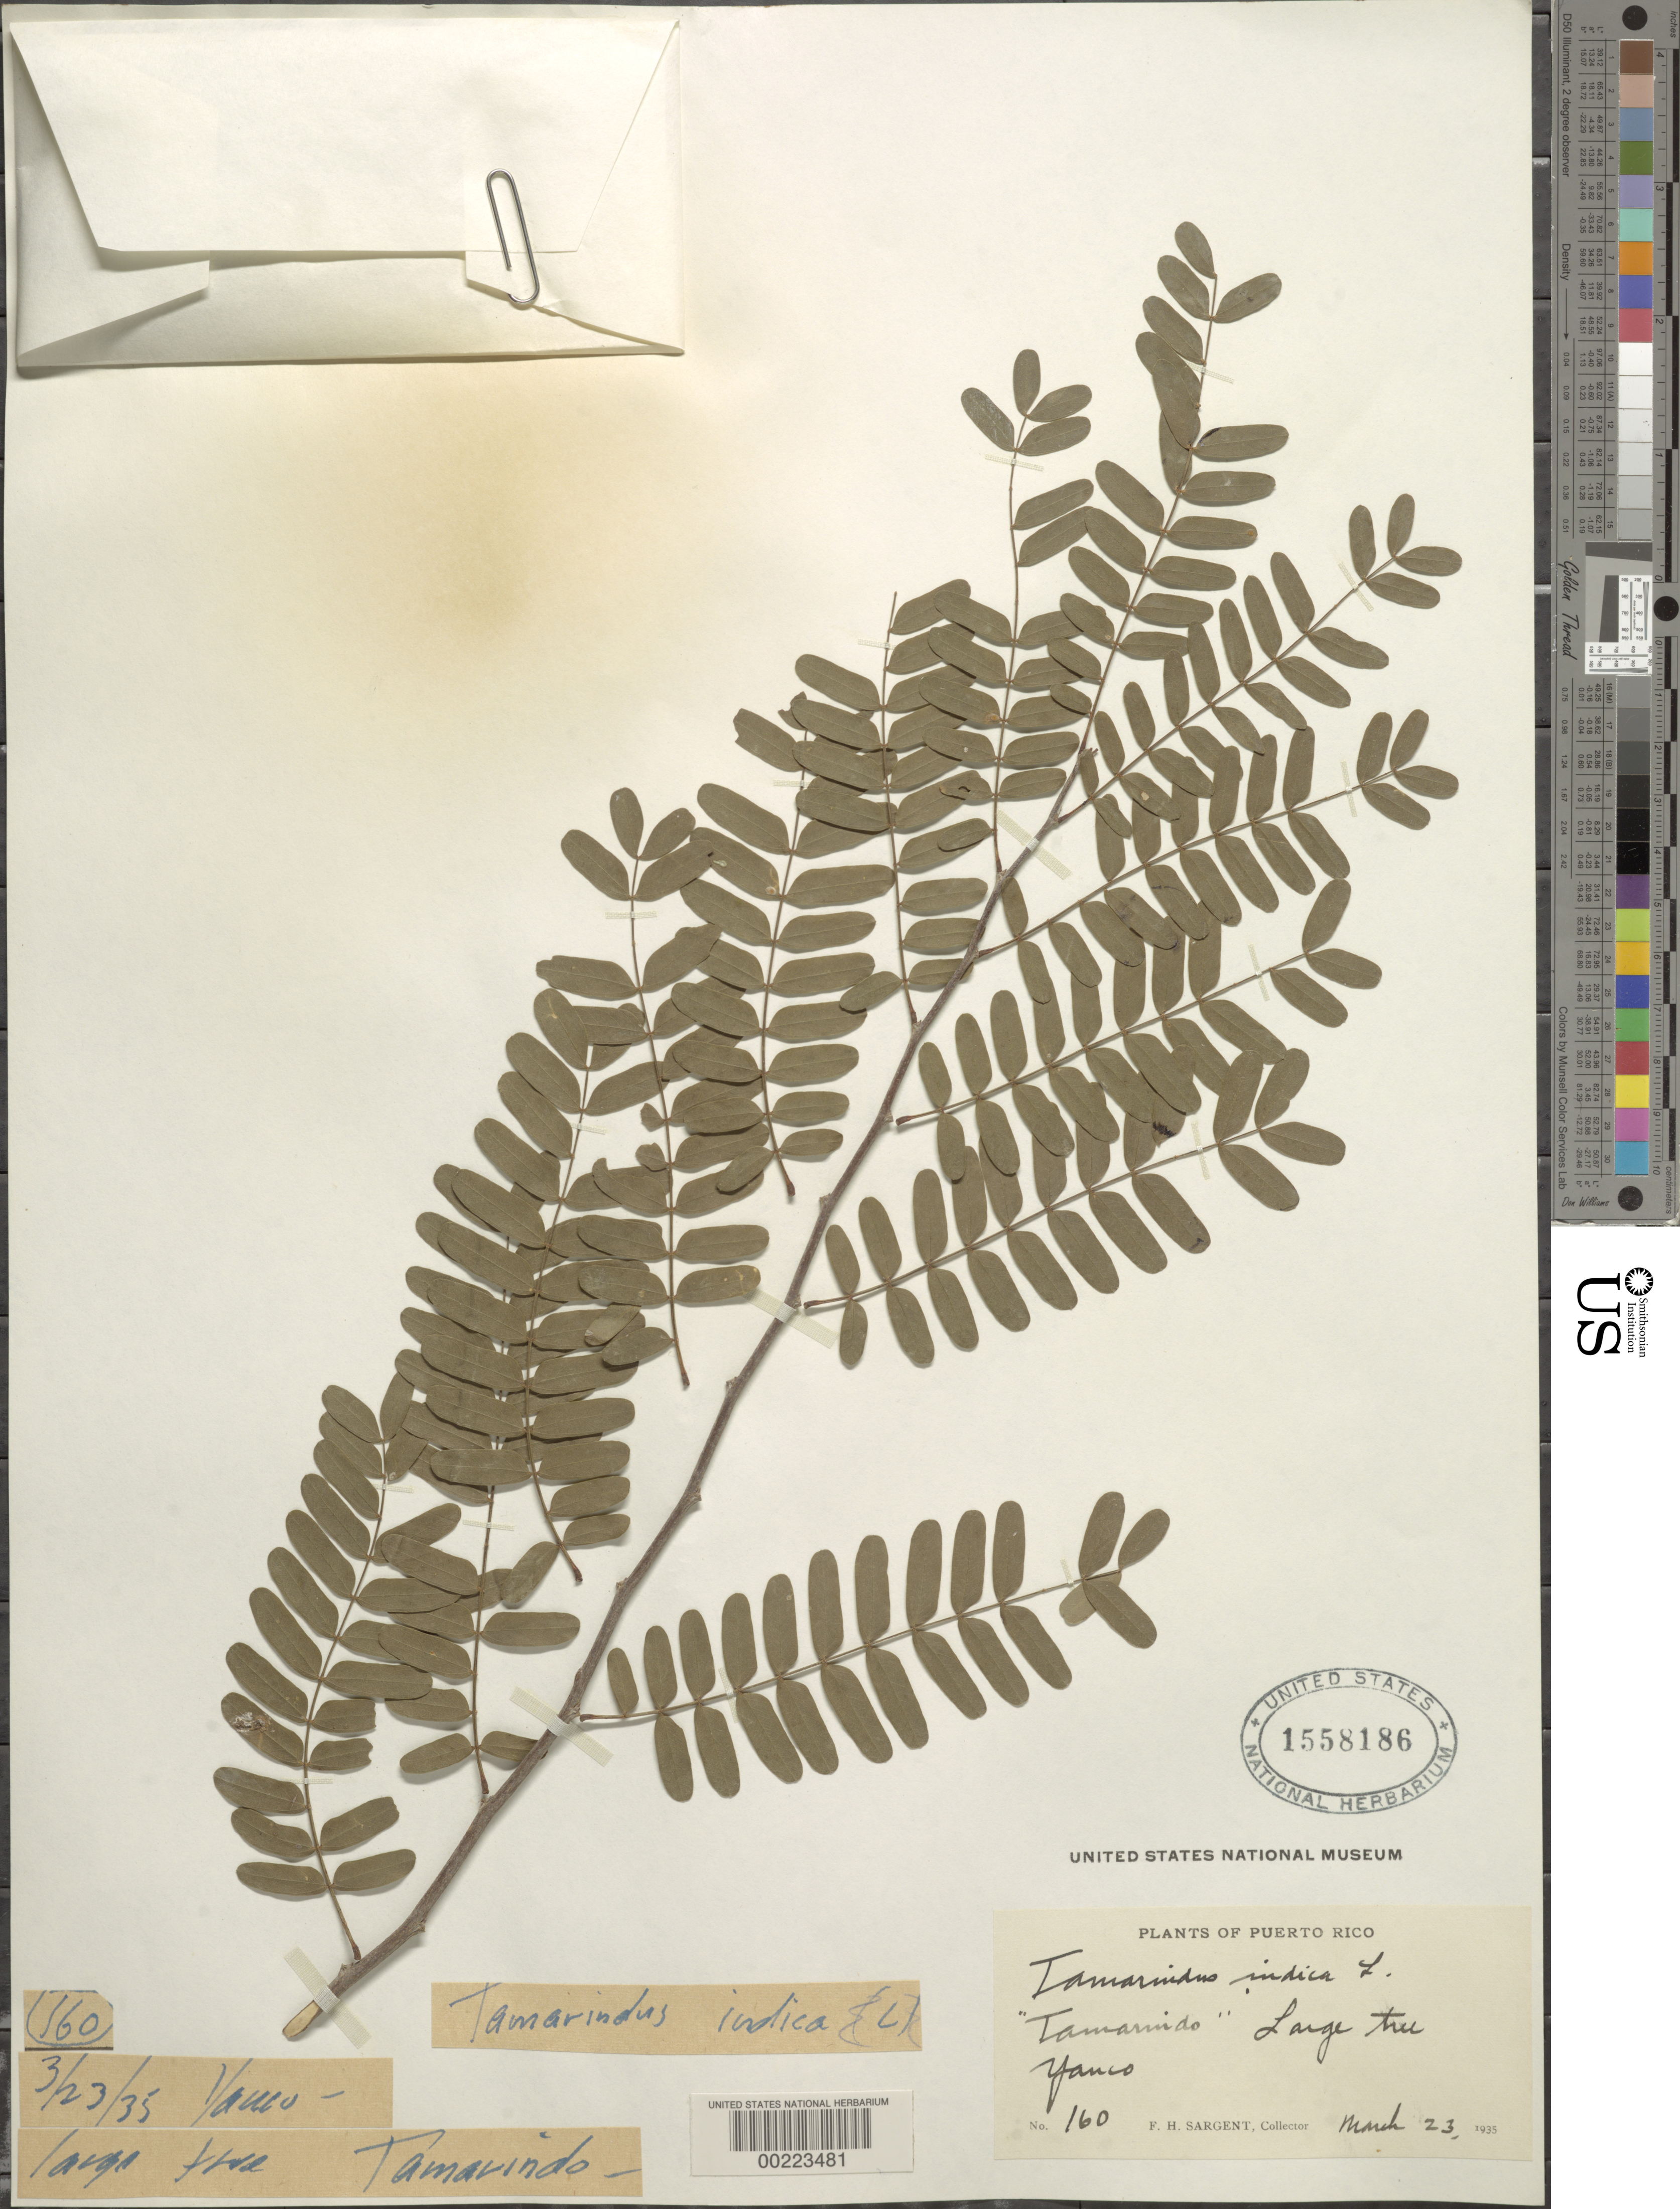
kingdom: Plantae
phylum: Tracheophyta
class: Magnoliopsida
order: Fabales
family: Fabaceae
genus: Tamarindus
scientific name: Tamarindus indica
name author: L.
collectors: F. H. Sargent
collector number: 160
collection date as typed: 23 Mar 1935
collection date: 1935-03-23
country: Puerto Rico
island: Greater Antilles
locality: Yauco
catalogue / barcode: US 1558186